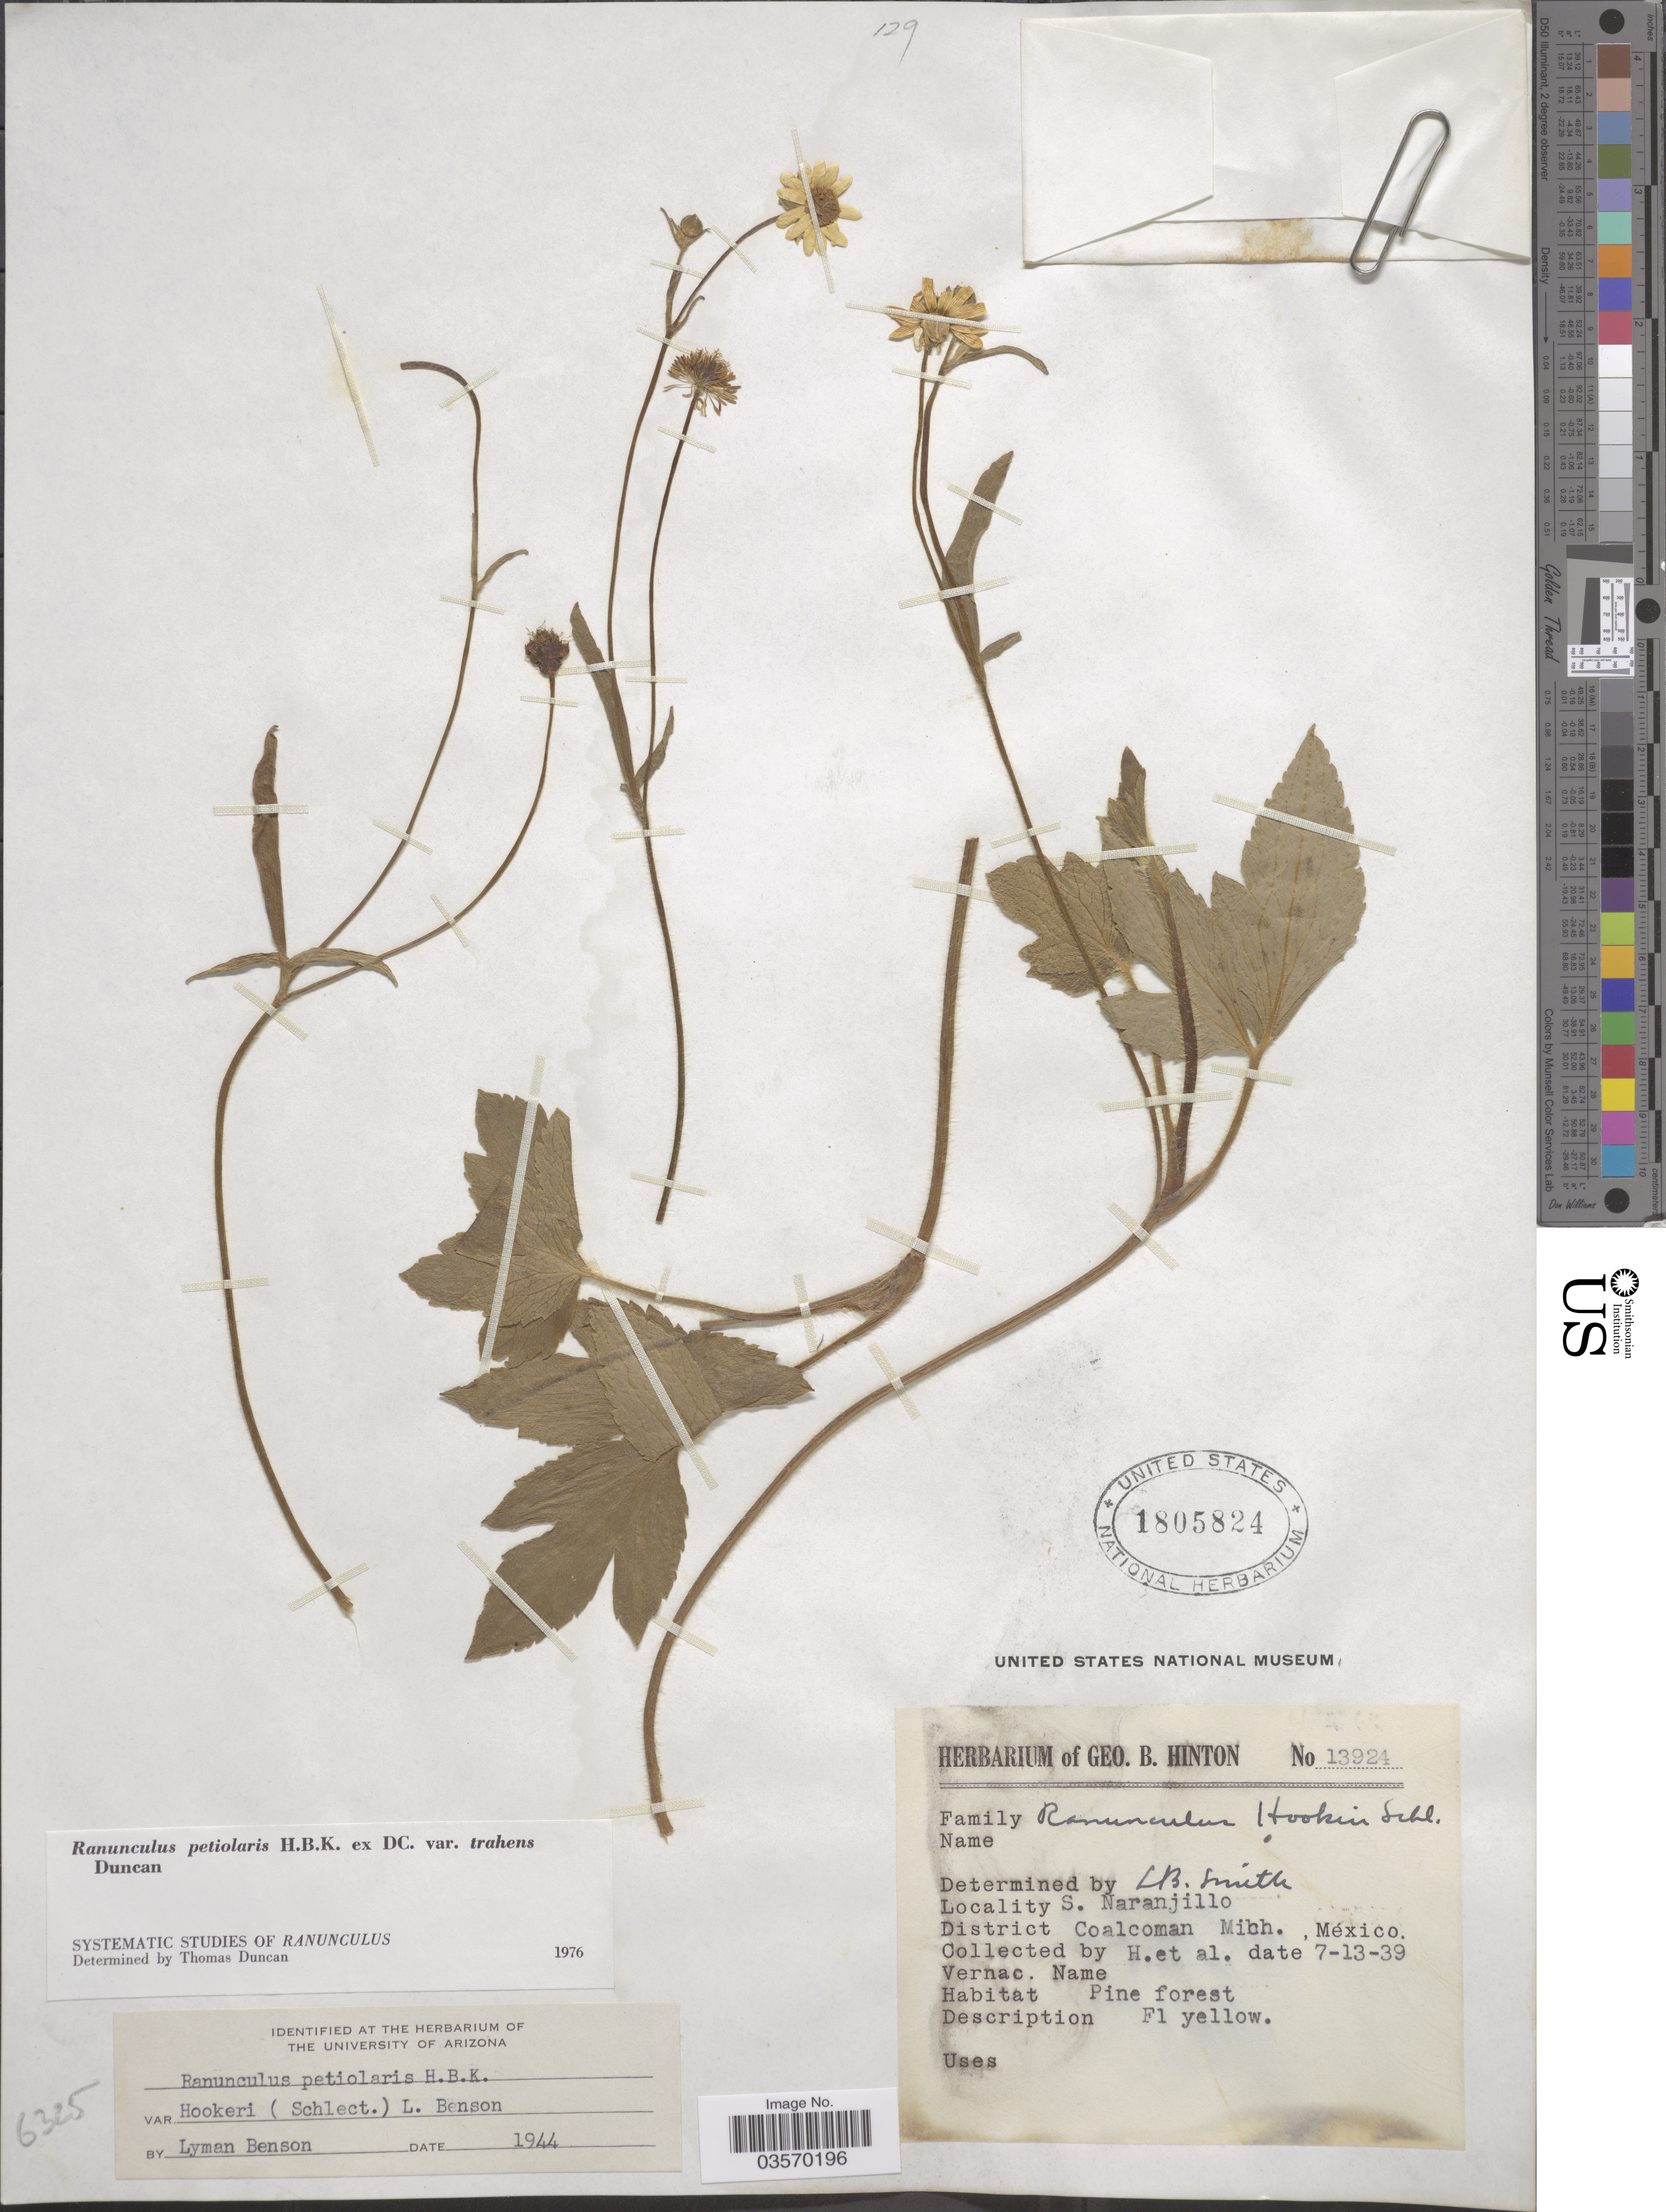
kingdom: Plantae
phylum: Tracheophyta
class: Magnoliopsida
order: Ranunculales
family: Ranunculaceae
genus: Ranunculus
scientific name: Ranunculus petiolaris var. trahens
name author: Kunth ex DC.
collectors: G. B. Hinton & et al.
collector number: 13924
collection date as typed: Transcribed d/m/y: 13/7/39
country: Mexico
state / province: Michoacán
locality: S. Naranjillo, District Coalcoman.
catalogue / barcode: US 1805824